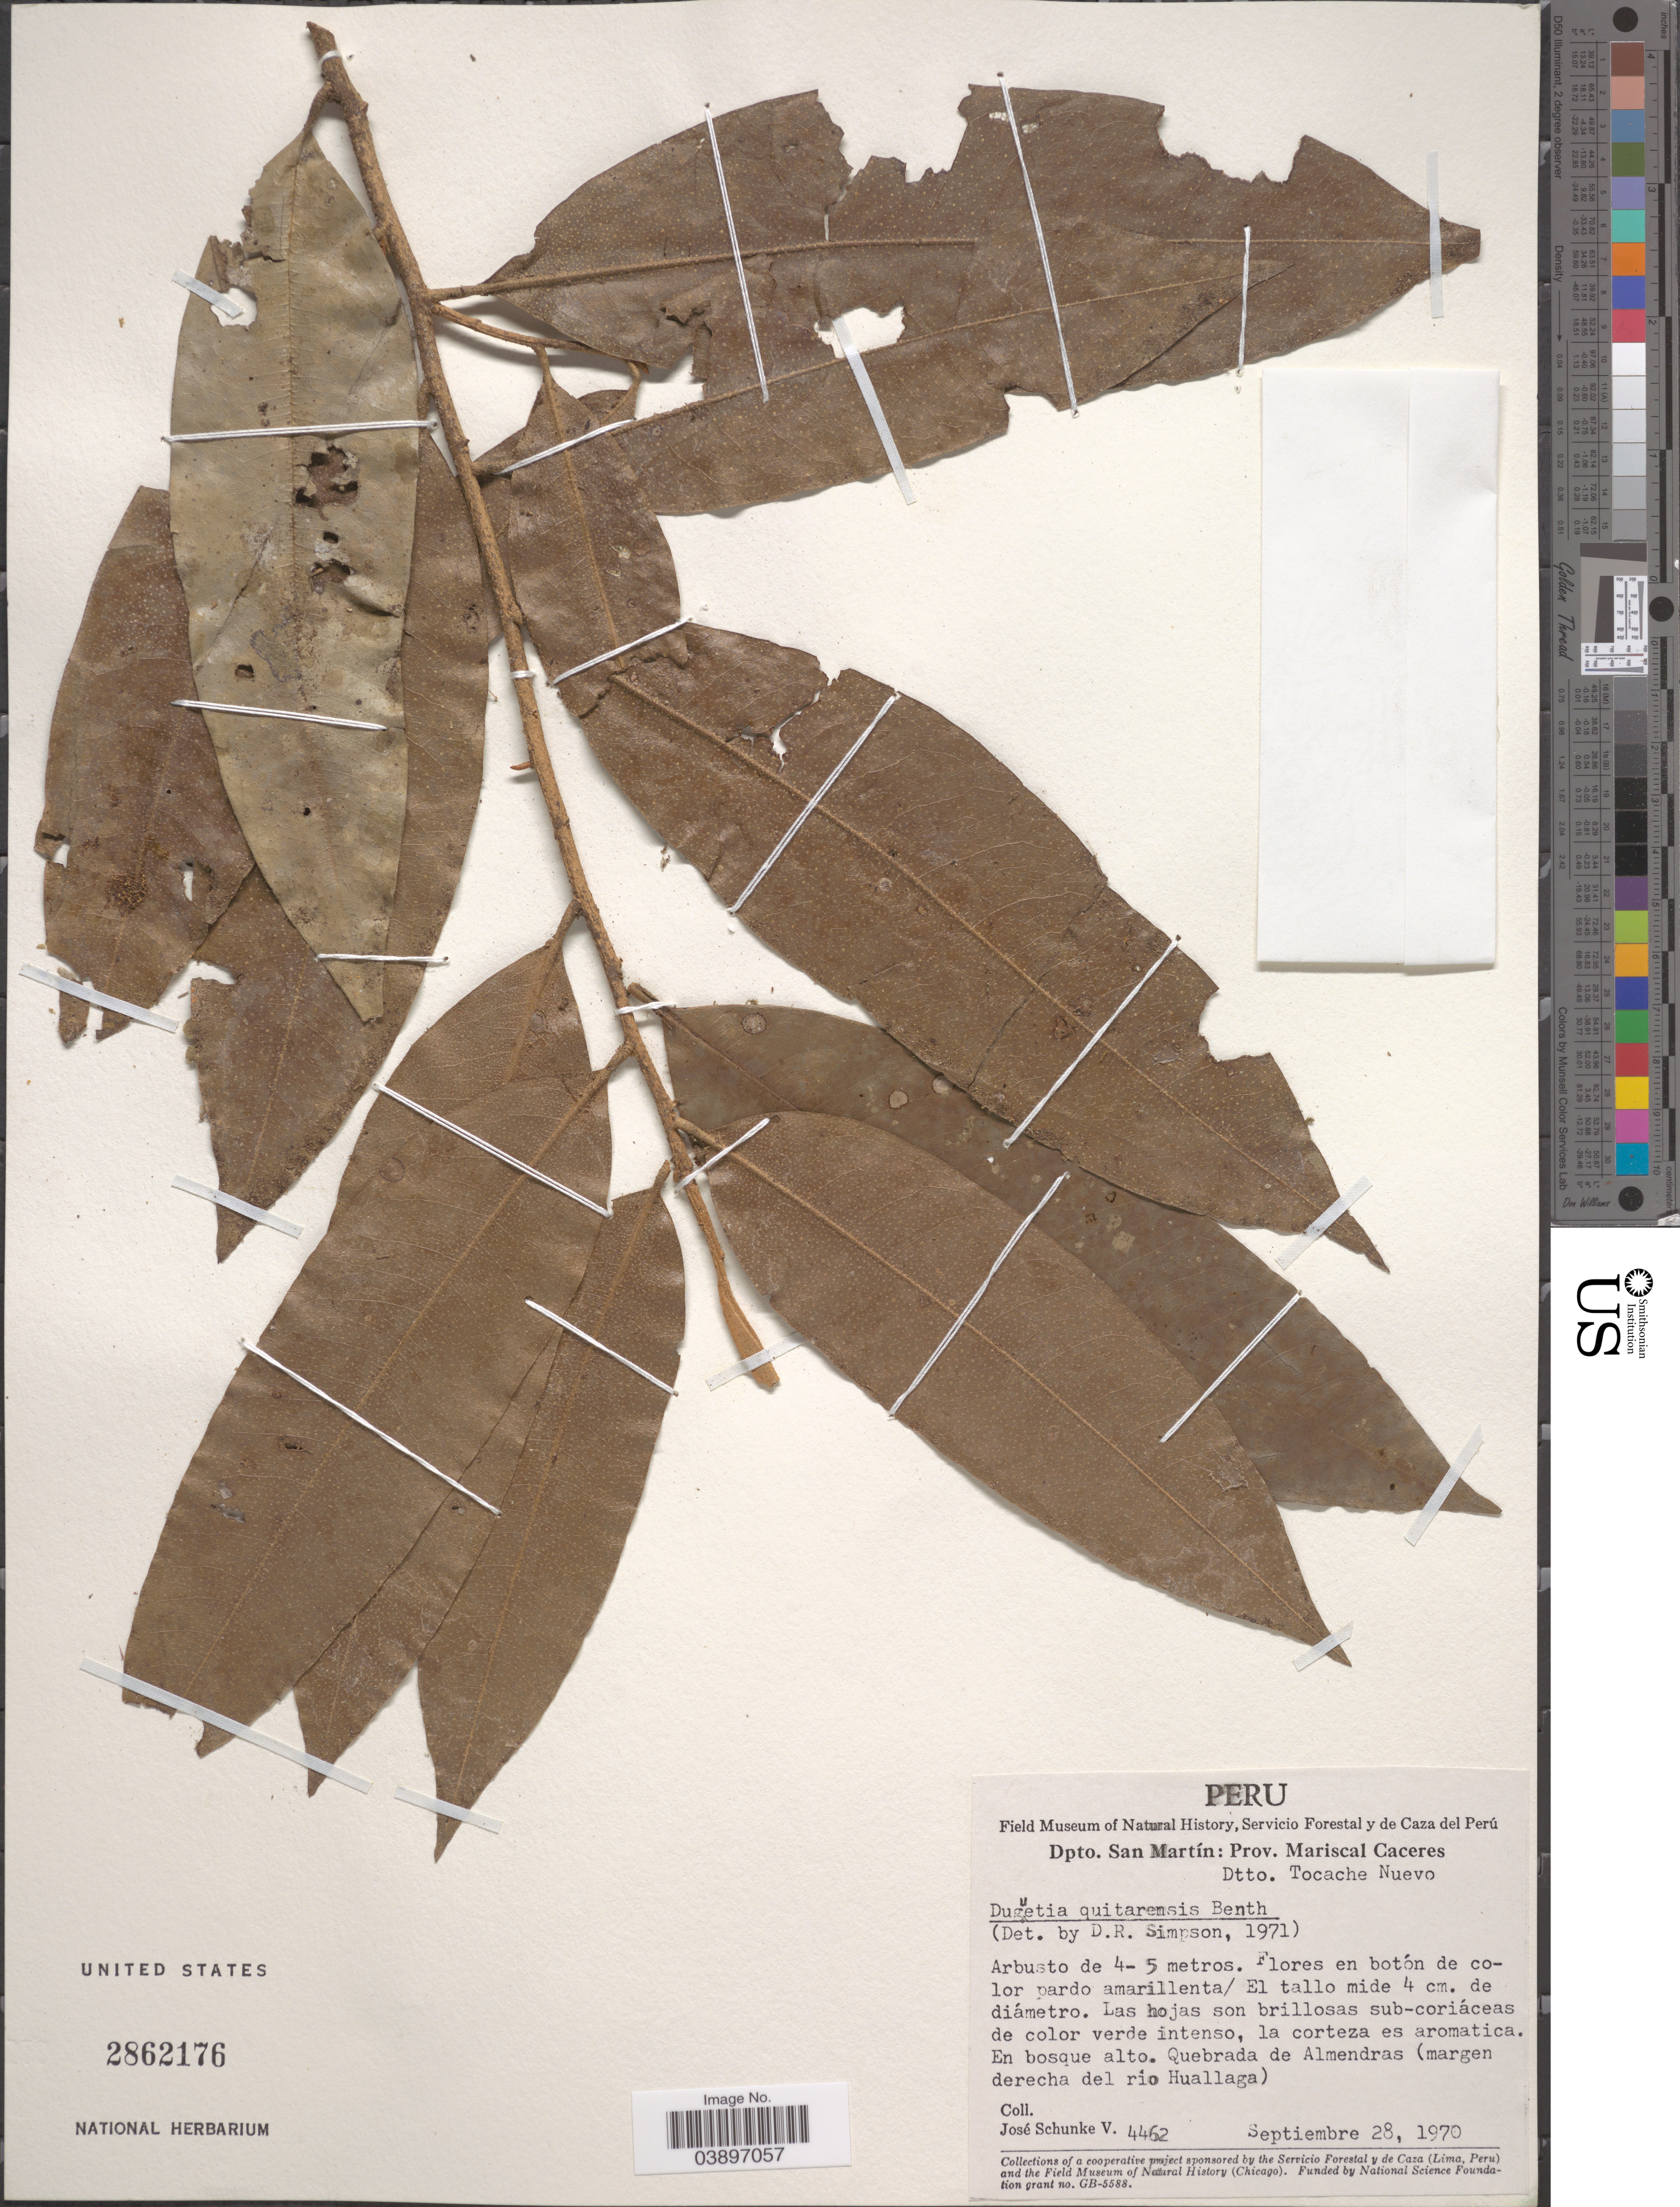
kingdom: Plantae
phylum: Tracheophyta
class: Magnoliopsida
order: Magnoliales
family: Annonaceae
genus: Duguetia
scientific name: Duguetia quitarensis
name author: Benth.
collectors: J. Schunke Vigo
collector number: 4462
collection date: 1970-09-28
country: Peru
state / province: San Martín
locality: Dpto. San Martín: Prov. Mariscal Caceres. Dtto. Tocache Nuevo. Quebrada de Almendras (margen derecha del rio Huallaga).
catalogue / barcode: US 2862176